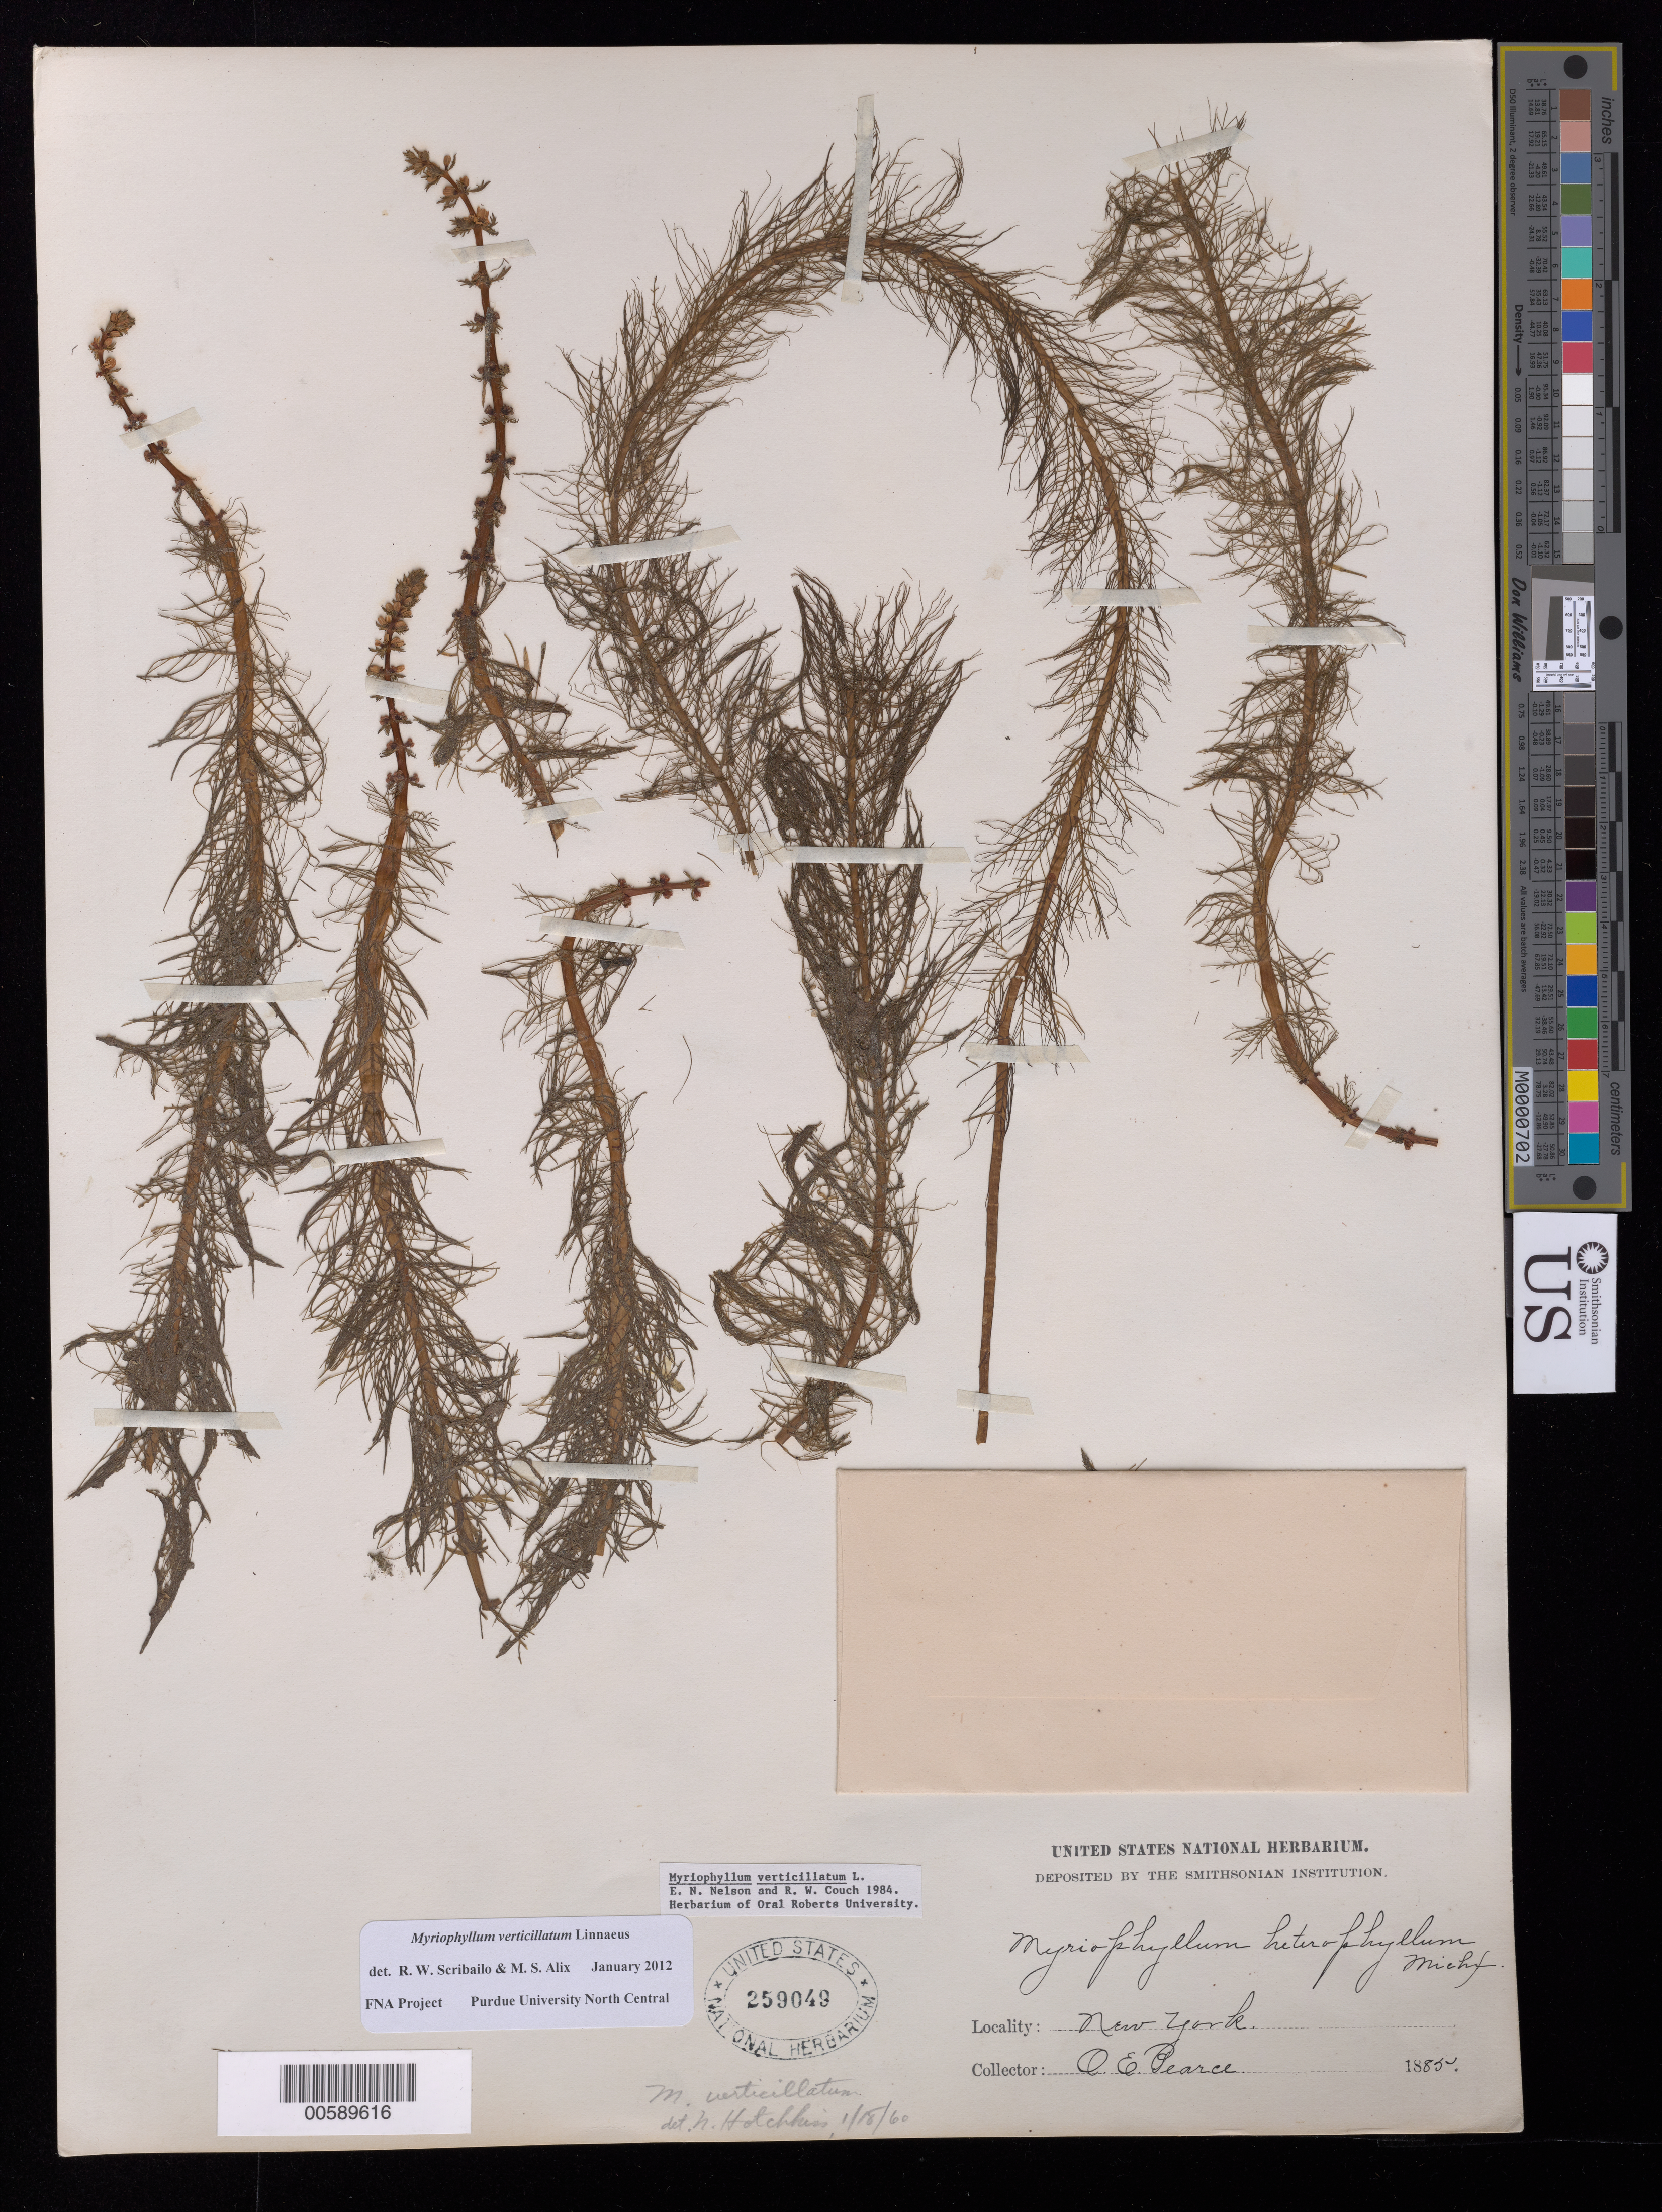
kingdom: Plantae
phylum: Tracheophyta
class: Magnoliopsida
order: Saxifragales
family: Haloragaceae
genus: Myriophyllum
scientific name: Myriophyllum verticillatum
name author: L.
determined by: Scribailo, R. W.; Alix, M. S.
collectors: O. E. Pearce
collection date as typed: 1885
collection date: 1885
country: United States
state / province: New York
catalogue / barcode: US 259049